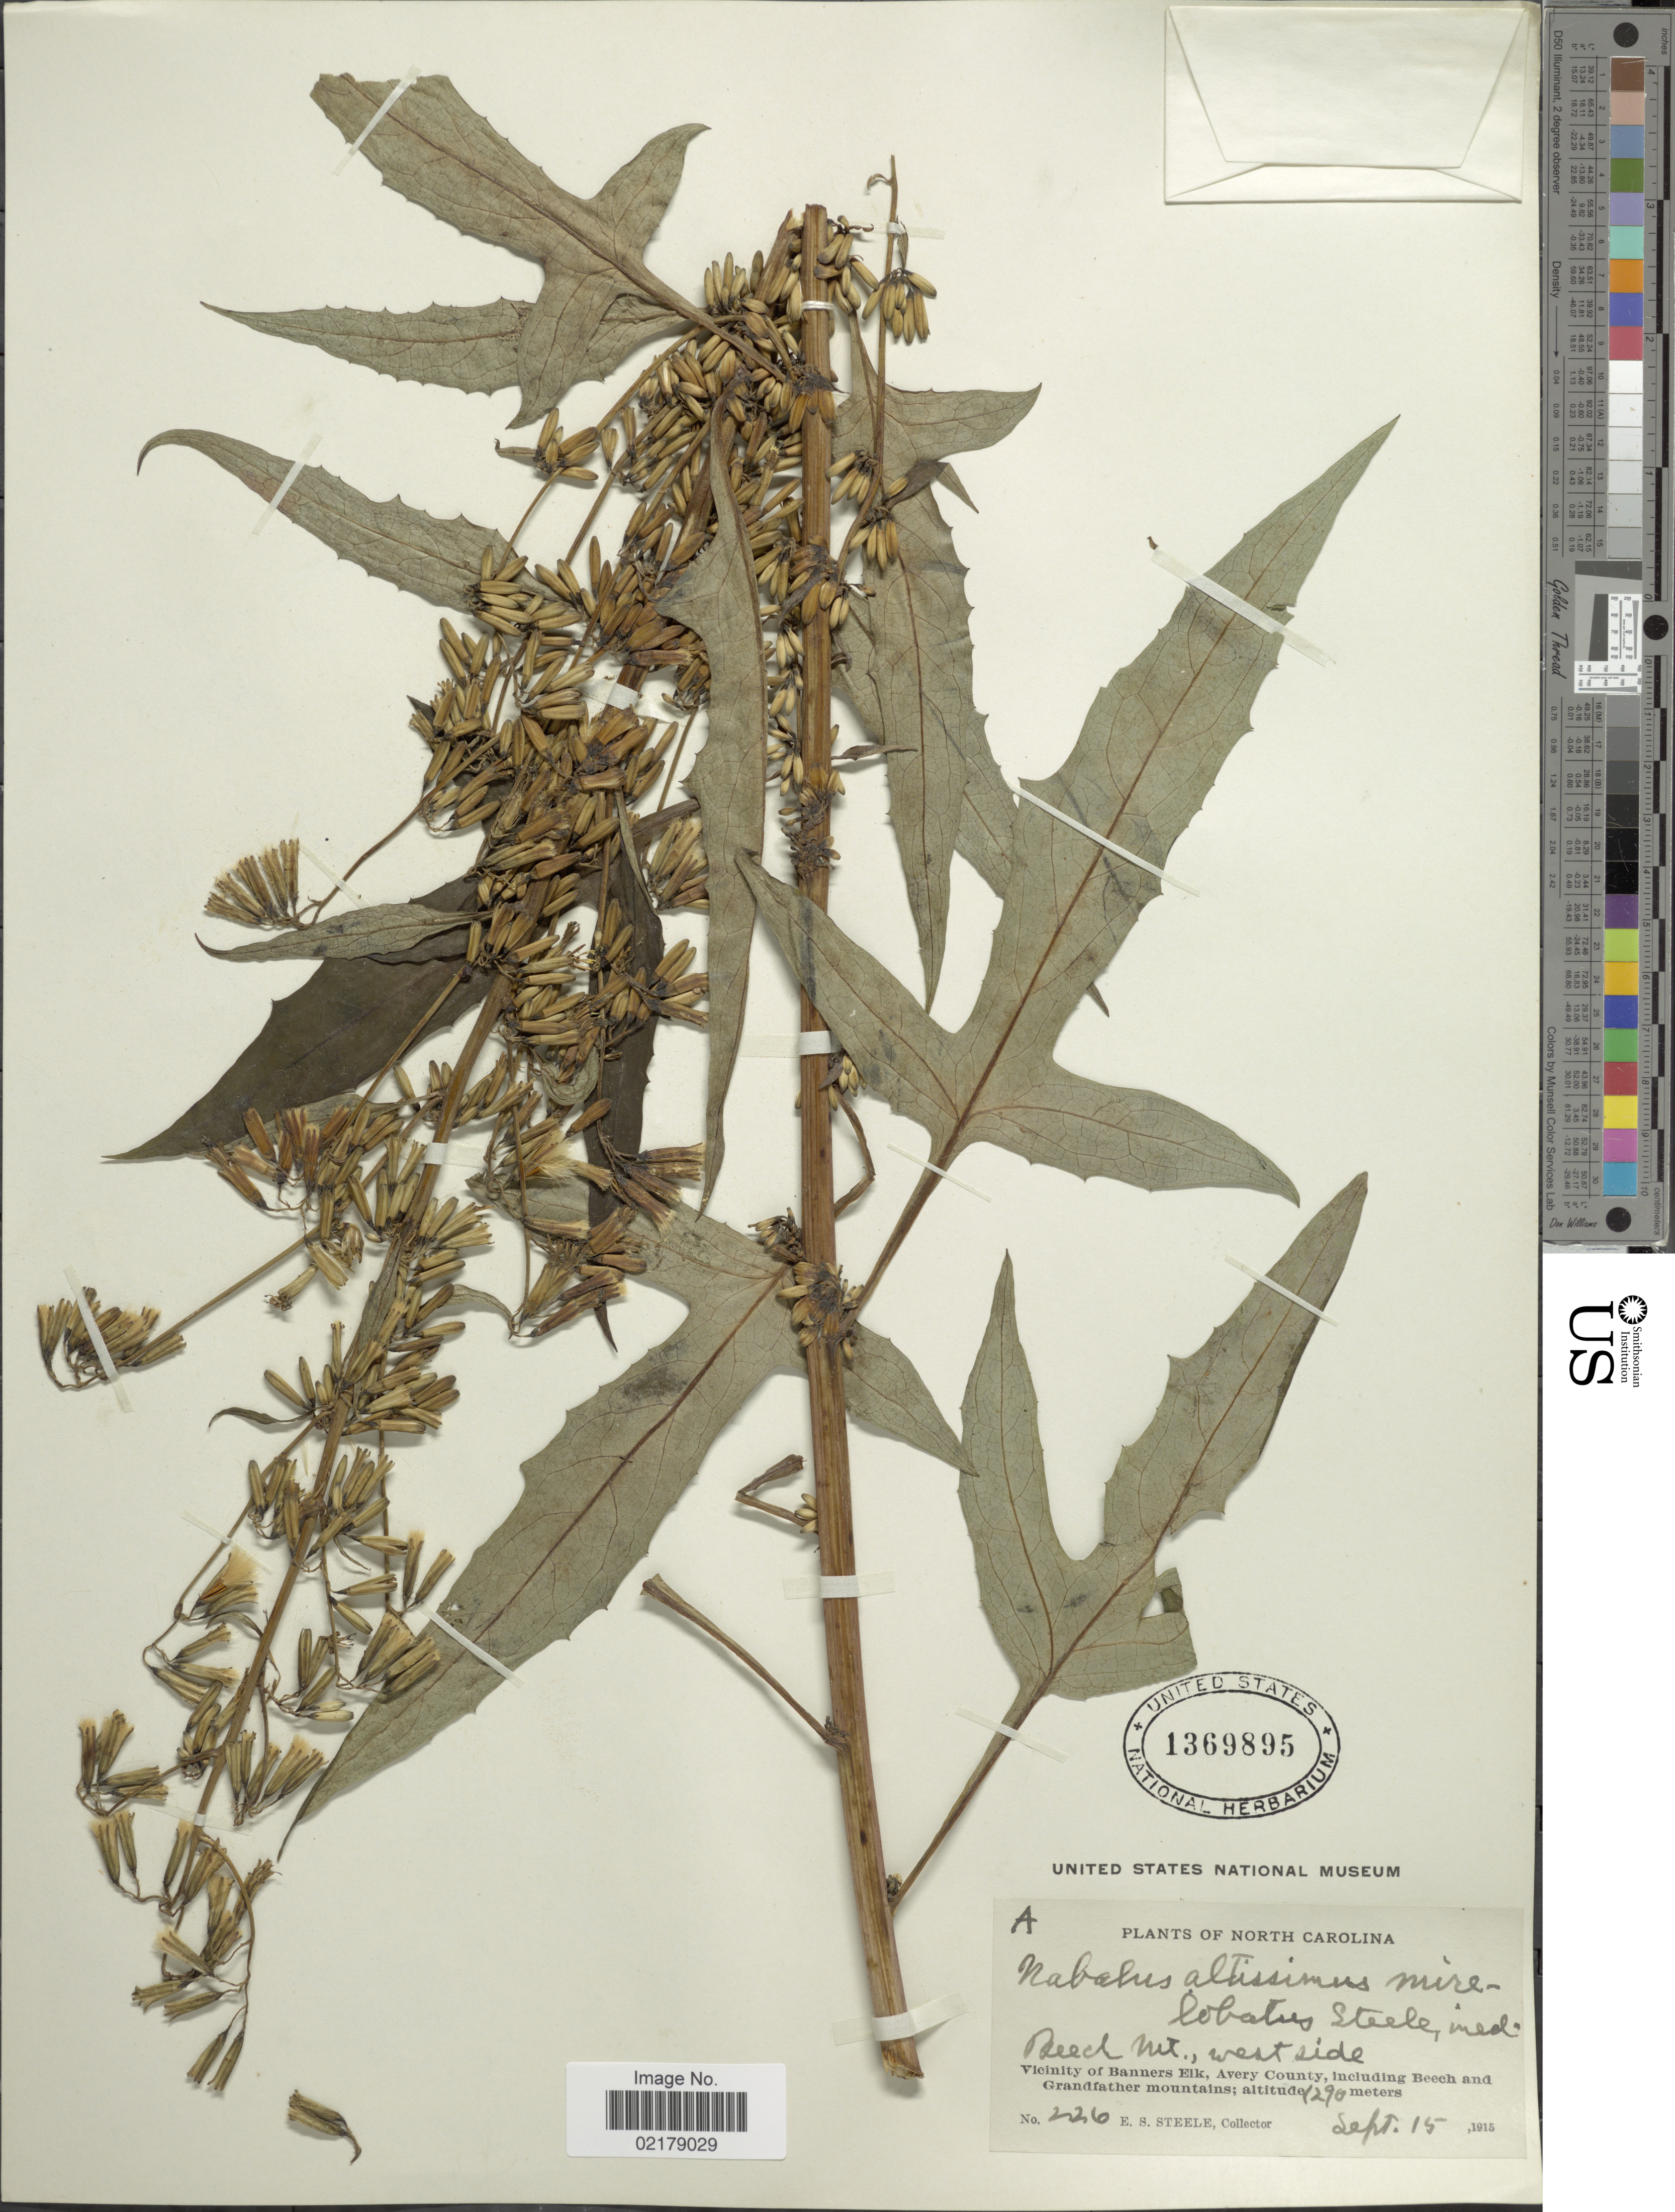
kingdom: Plantae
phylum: Tracheophyta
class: Magnoliopsida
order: Asterales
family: Asteraceae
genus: Nabalus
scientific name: Nabalus altissimus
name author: (L.) Hook.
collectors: E. Steele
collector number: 226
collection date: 1915-09-15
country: United States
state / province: North Carolina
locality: Beech Mt., west side, Vicinity of Banners Elk, Avery County, including Beech and Grandfather mountains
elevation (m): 1290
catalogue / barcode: US 1369895